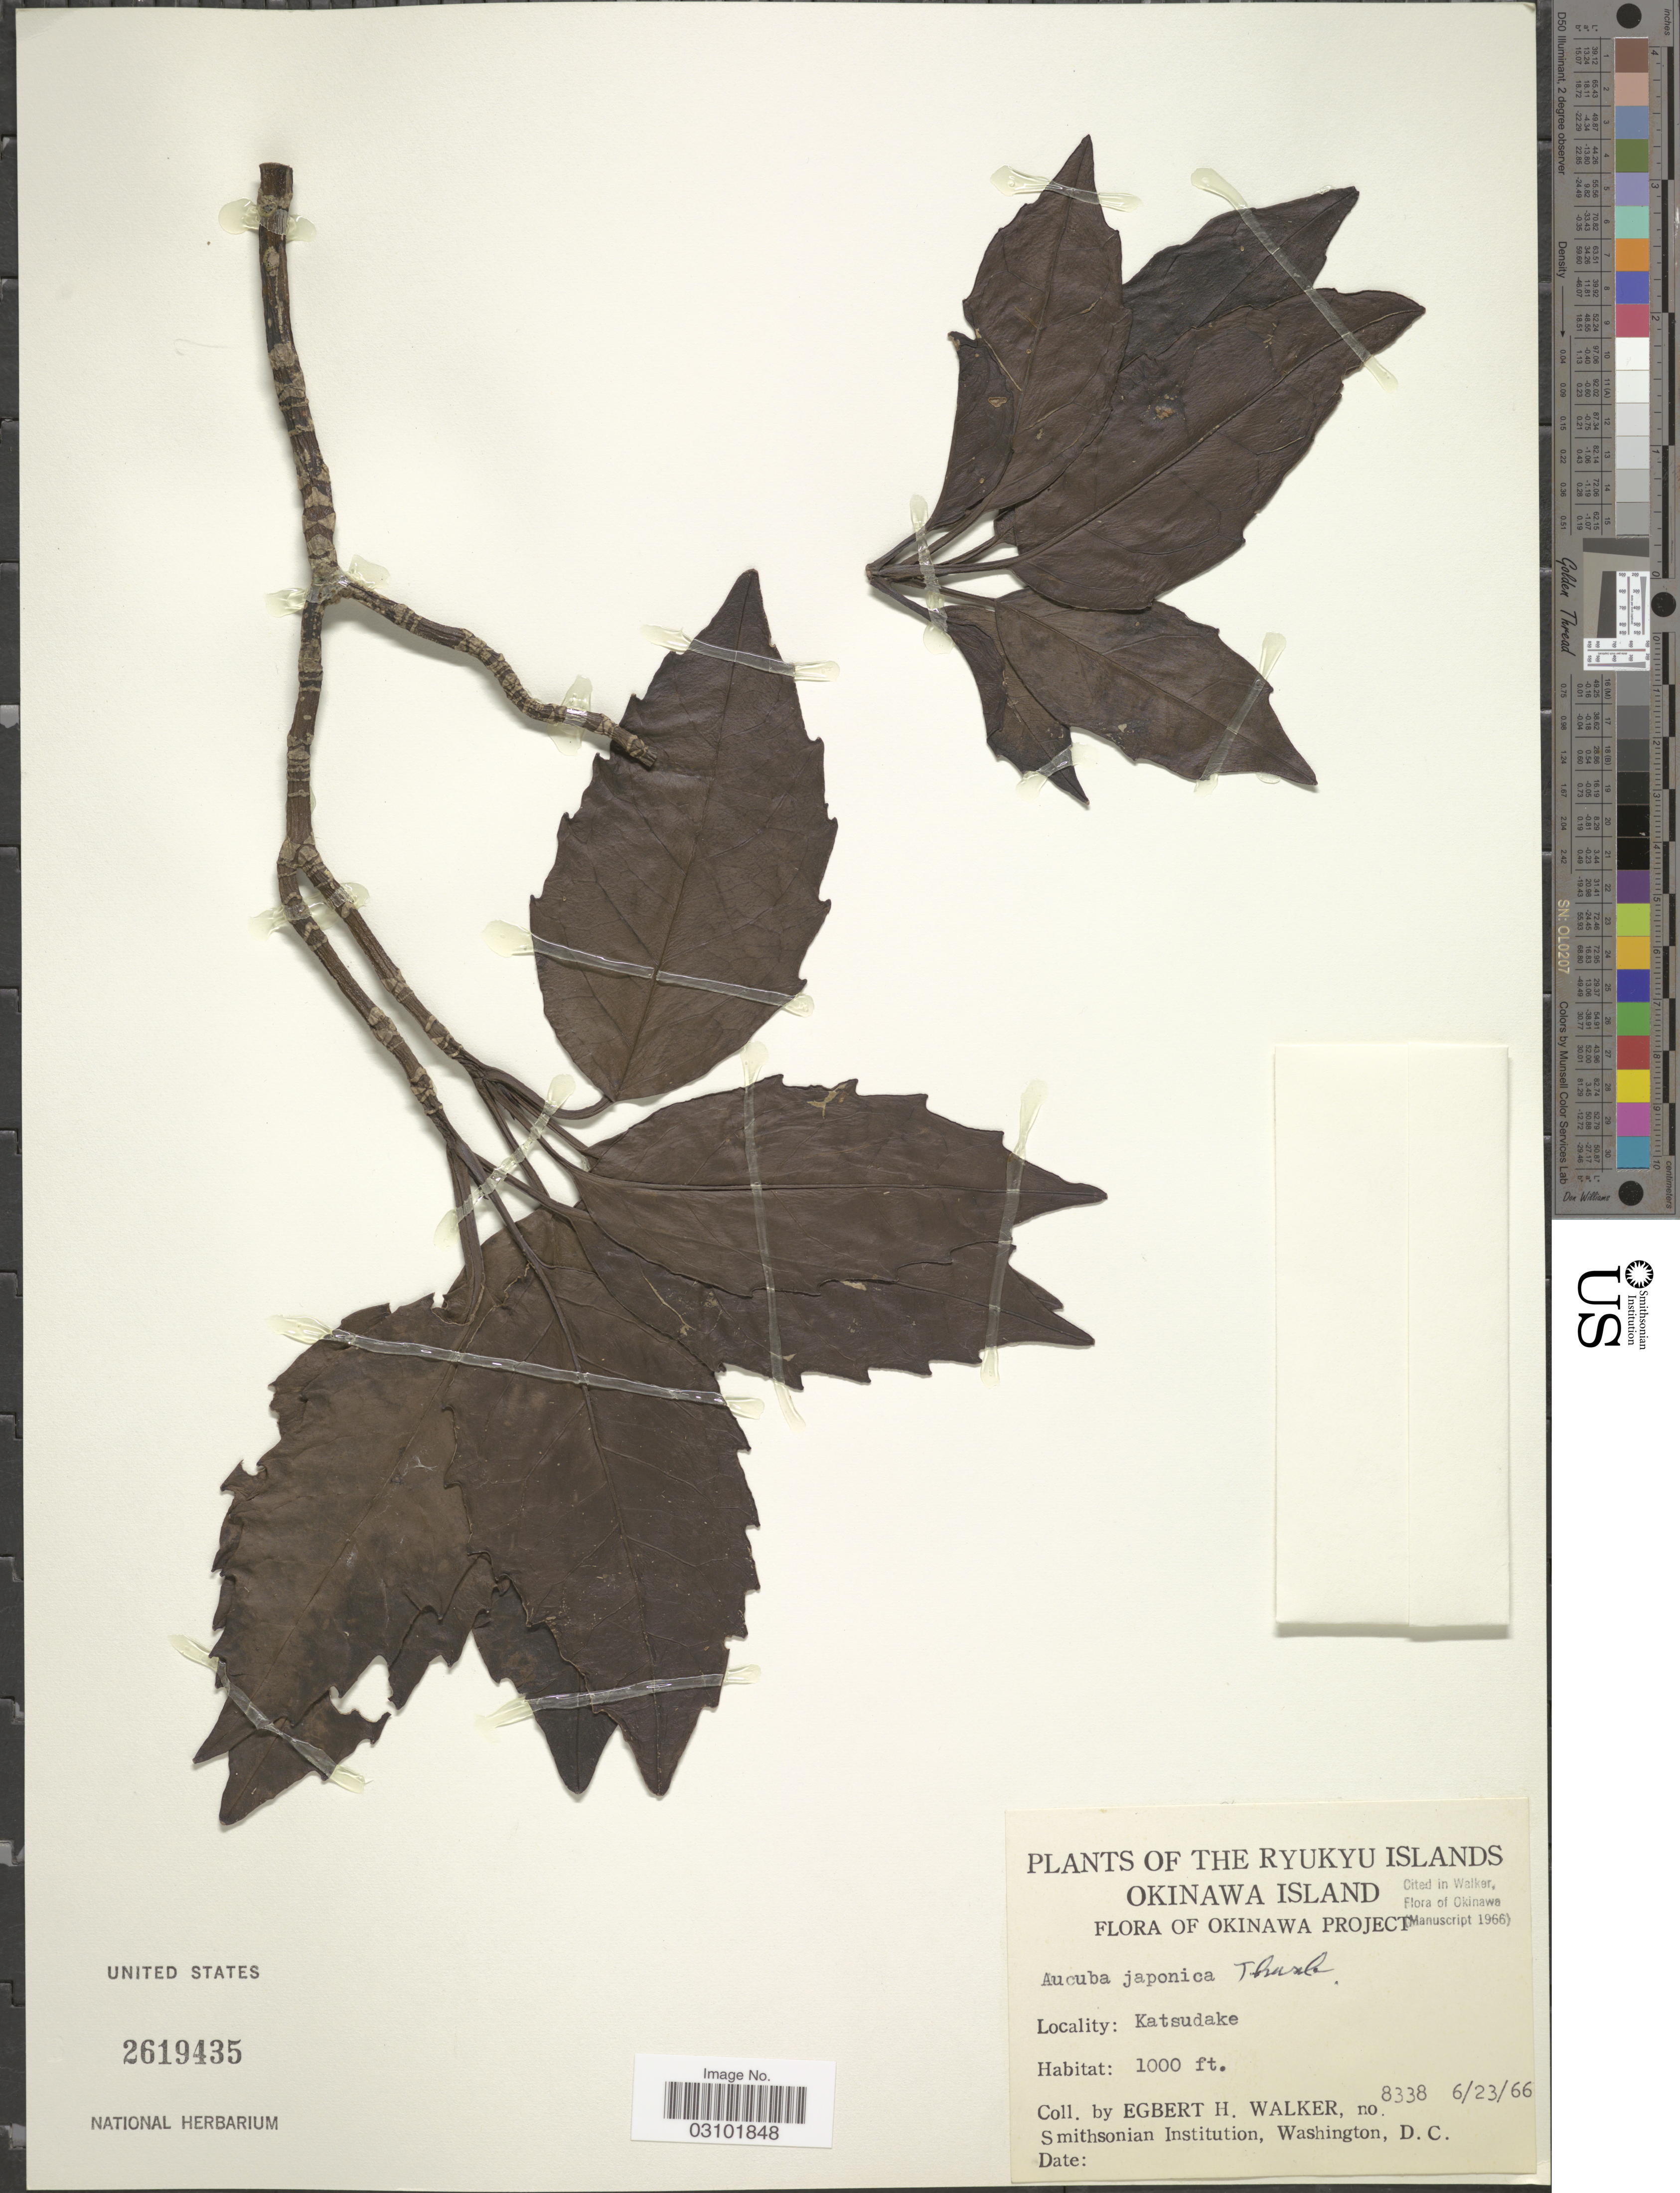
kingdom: Plantae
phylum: Tracheophyta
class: Magnoliopsida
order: Garryales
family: Garryaceae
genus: Aucuba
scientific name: Aucuba japonica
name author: Thunb.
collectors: E. H. Walker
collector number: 8338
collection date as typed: Transcribed d/m/y: 23/6/66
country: Japan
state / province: Okinawa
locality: The Ryukyu Islands. Okinawa Island. Okinawa Project. Katsudake.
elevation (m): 305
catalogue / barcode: US 2619435